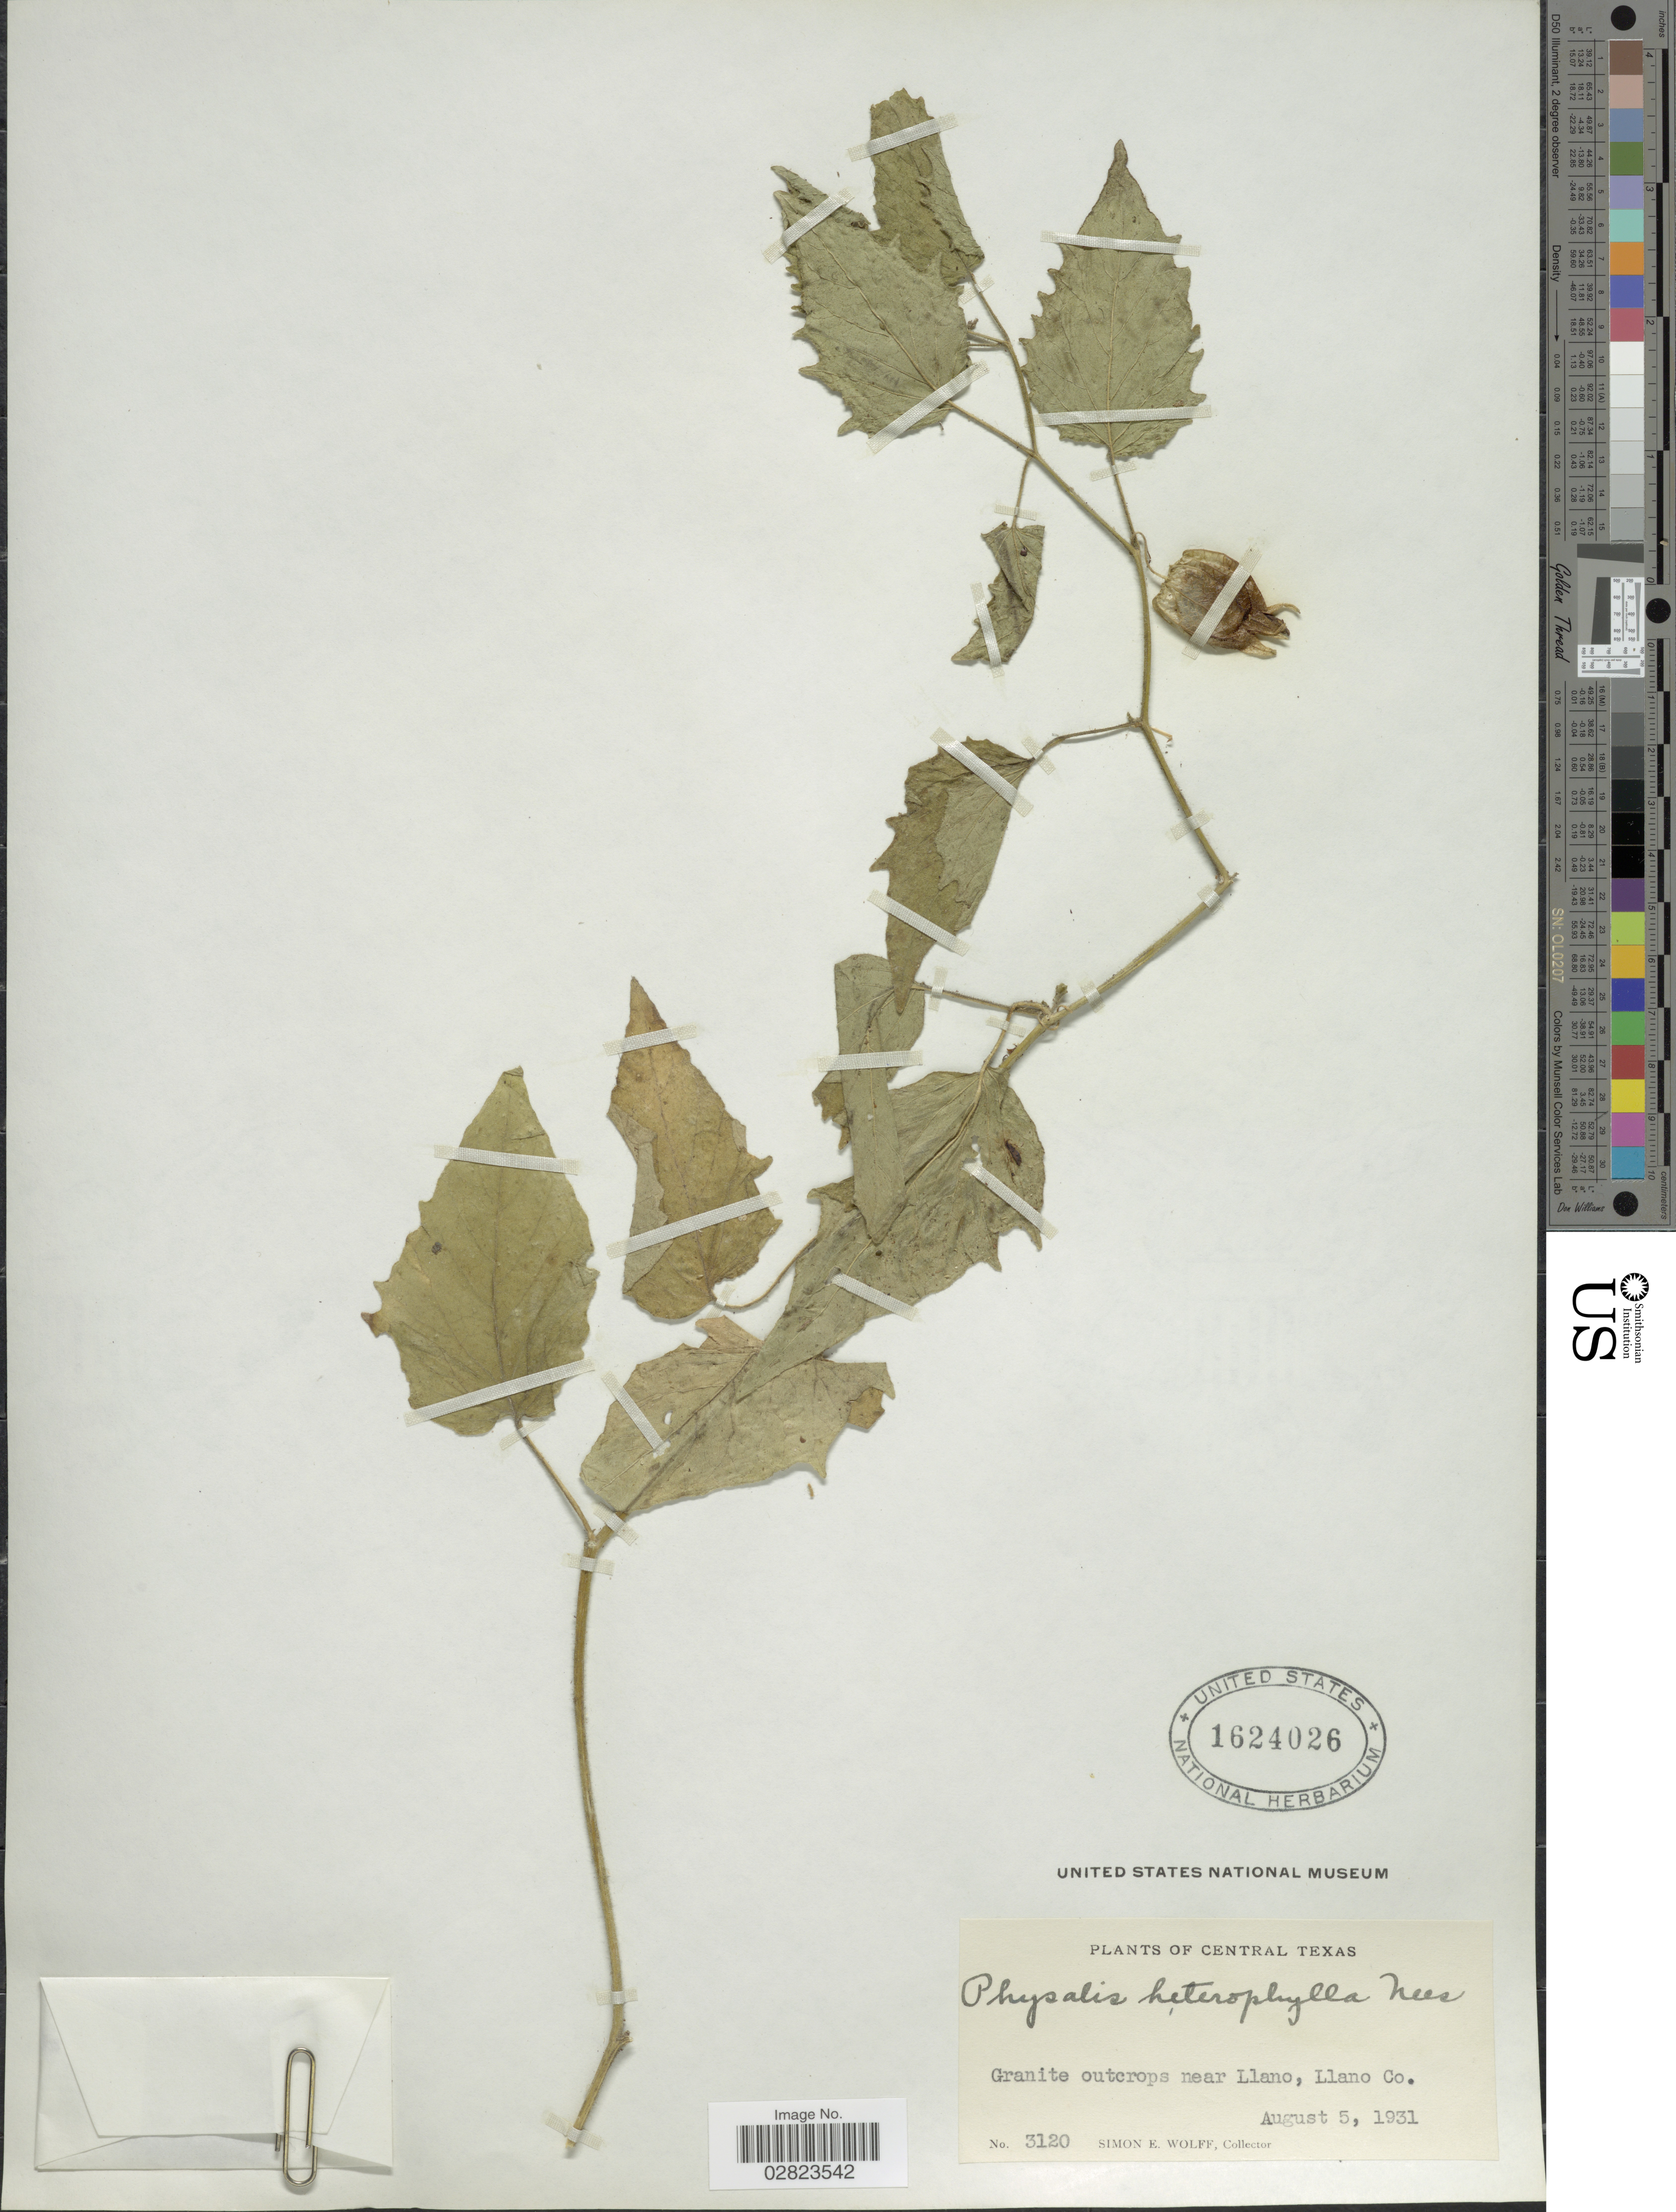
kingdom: Plantae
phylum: Tracheophyta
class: Magnoliopsida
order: Solanales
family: Solanaceae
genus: Physalis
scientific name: Physalis heterophylla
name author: Nees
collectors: S. E. Wolff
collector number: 3120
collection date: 1931-08-05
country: United States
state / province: Texas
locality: Central Texas. Granite outcrops near Llano, Llano Co.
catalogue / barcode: US 1624026